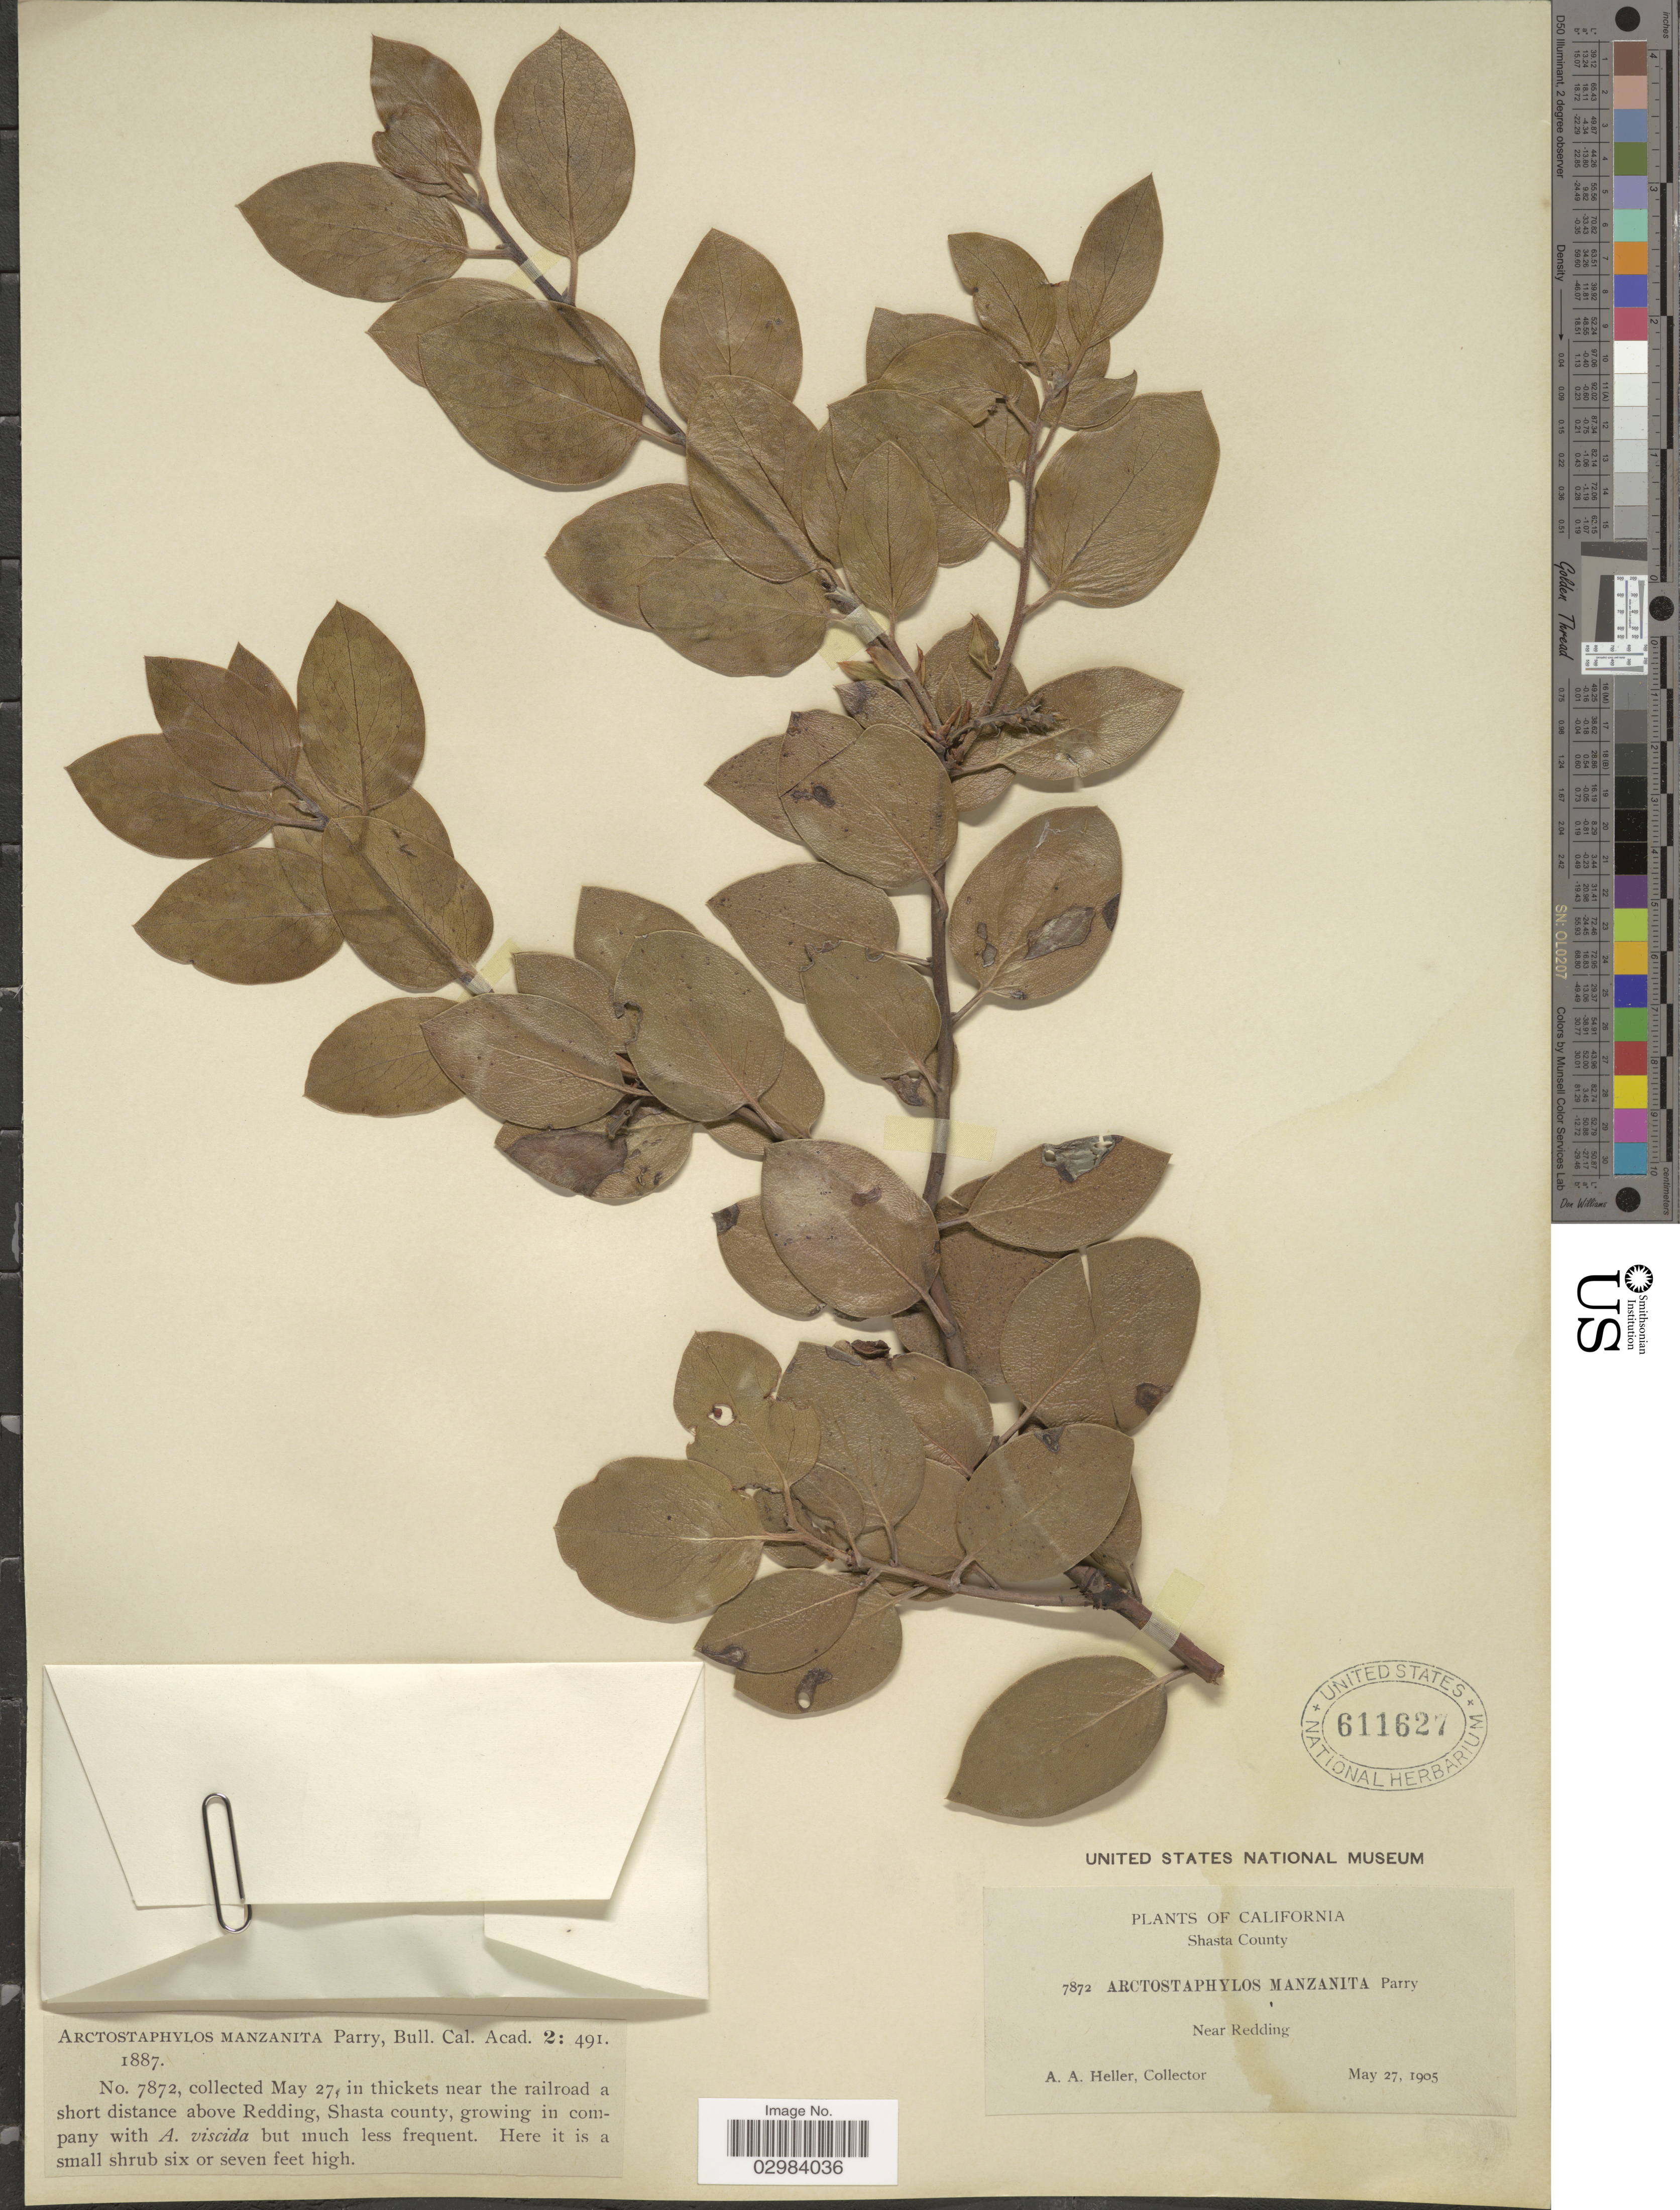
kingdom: Plantae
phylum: Tracheophyta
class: Magnoliopsida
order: Ericales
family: Ericaceae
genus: Arctostaphylos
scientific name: Arctostaphylos manzanita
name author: Parry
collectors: A. A. Heller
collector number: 7872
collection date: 1905-05-27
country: United States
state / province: California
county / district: Shasta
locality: Shasta County, Near Redding.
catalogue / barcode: US 611627